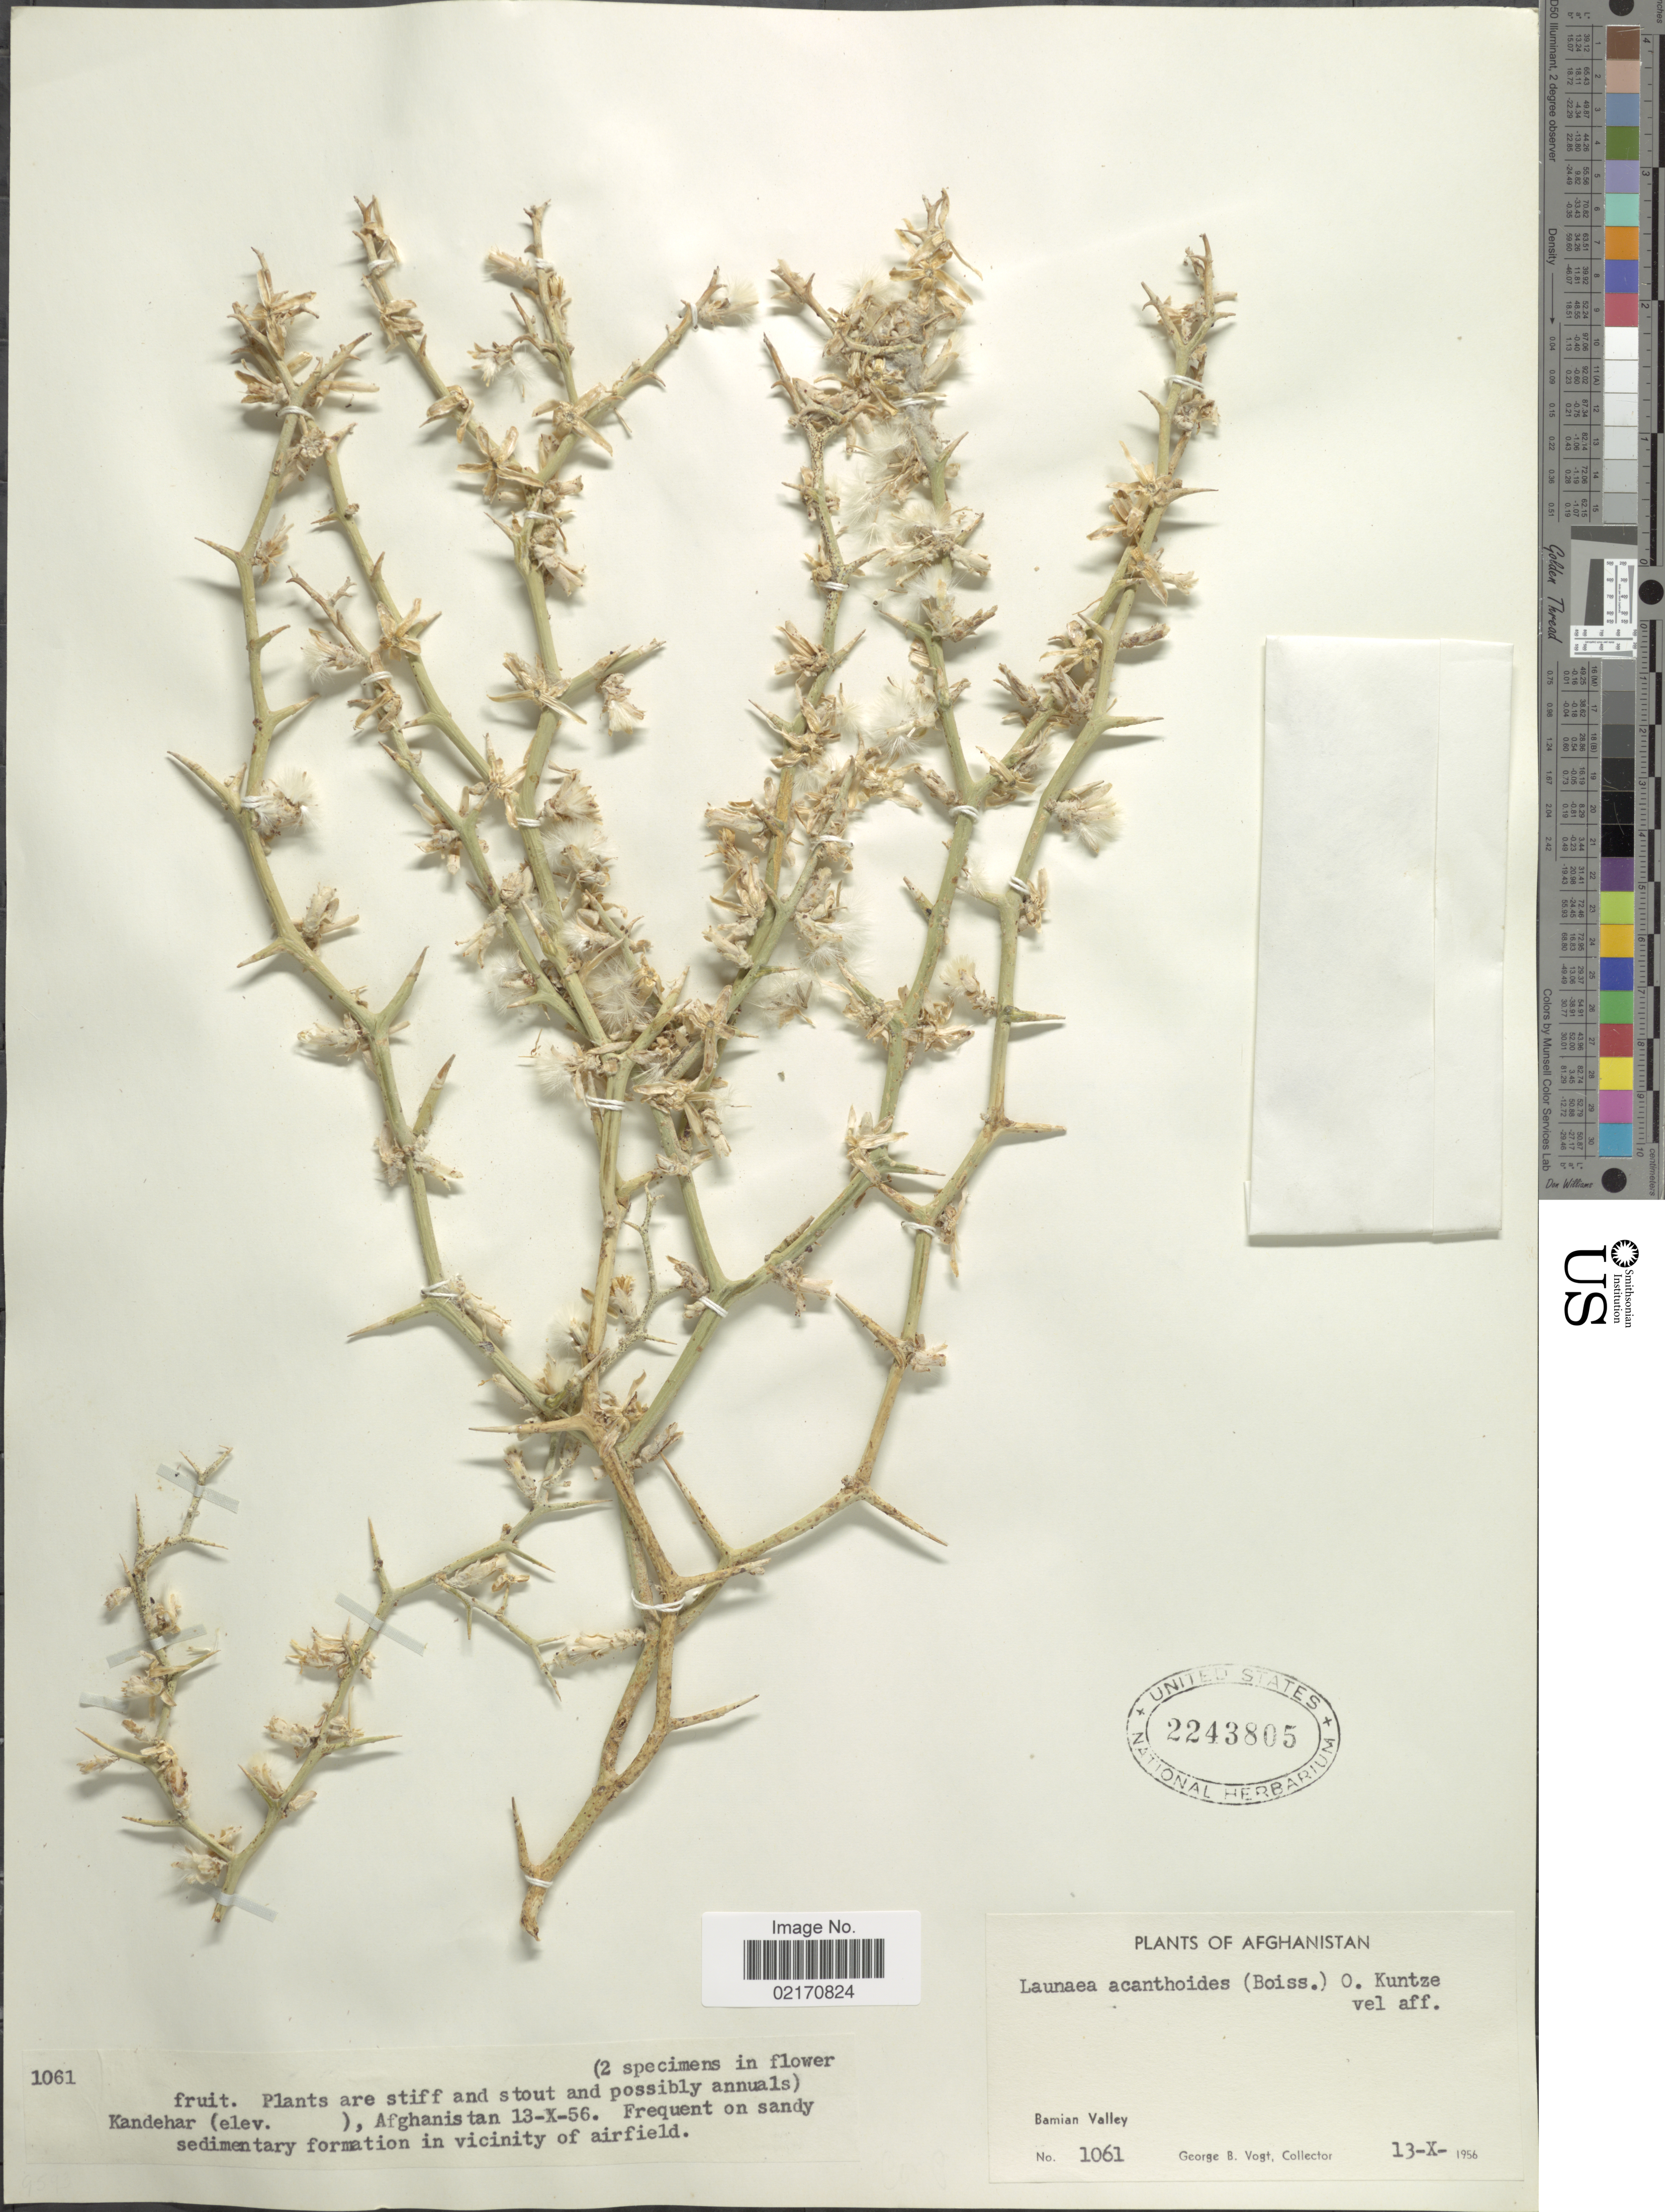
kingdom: Plantae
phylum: Tracheophyta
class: Magnoliopsida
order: Asterales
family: Asteraceae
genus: Launaea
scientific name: Launaea acanthodes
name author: (Boiss.) Kuntze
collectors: G. B. Vogt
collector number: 1061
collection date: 1956-10-13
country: Afghanistan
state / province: Bamian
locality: Bamian Valley, Kandehar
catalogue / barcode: US 2243805